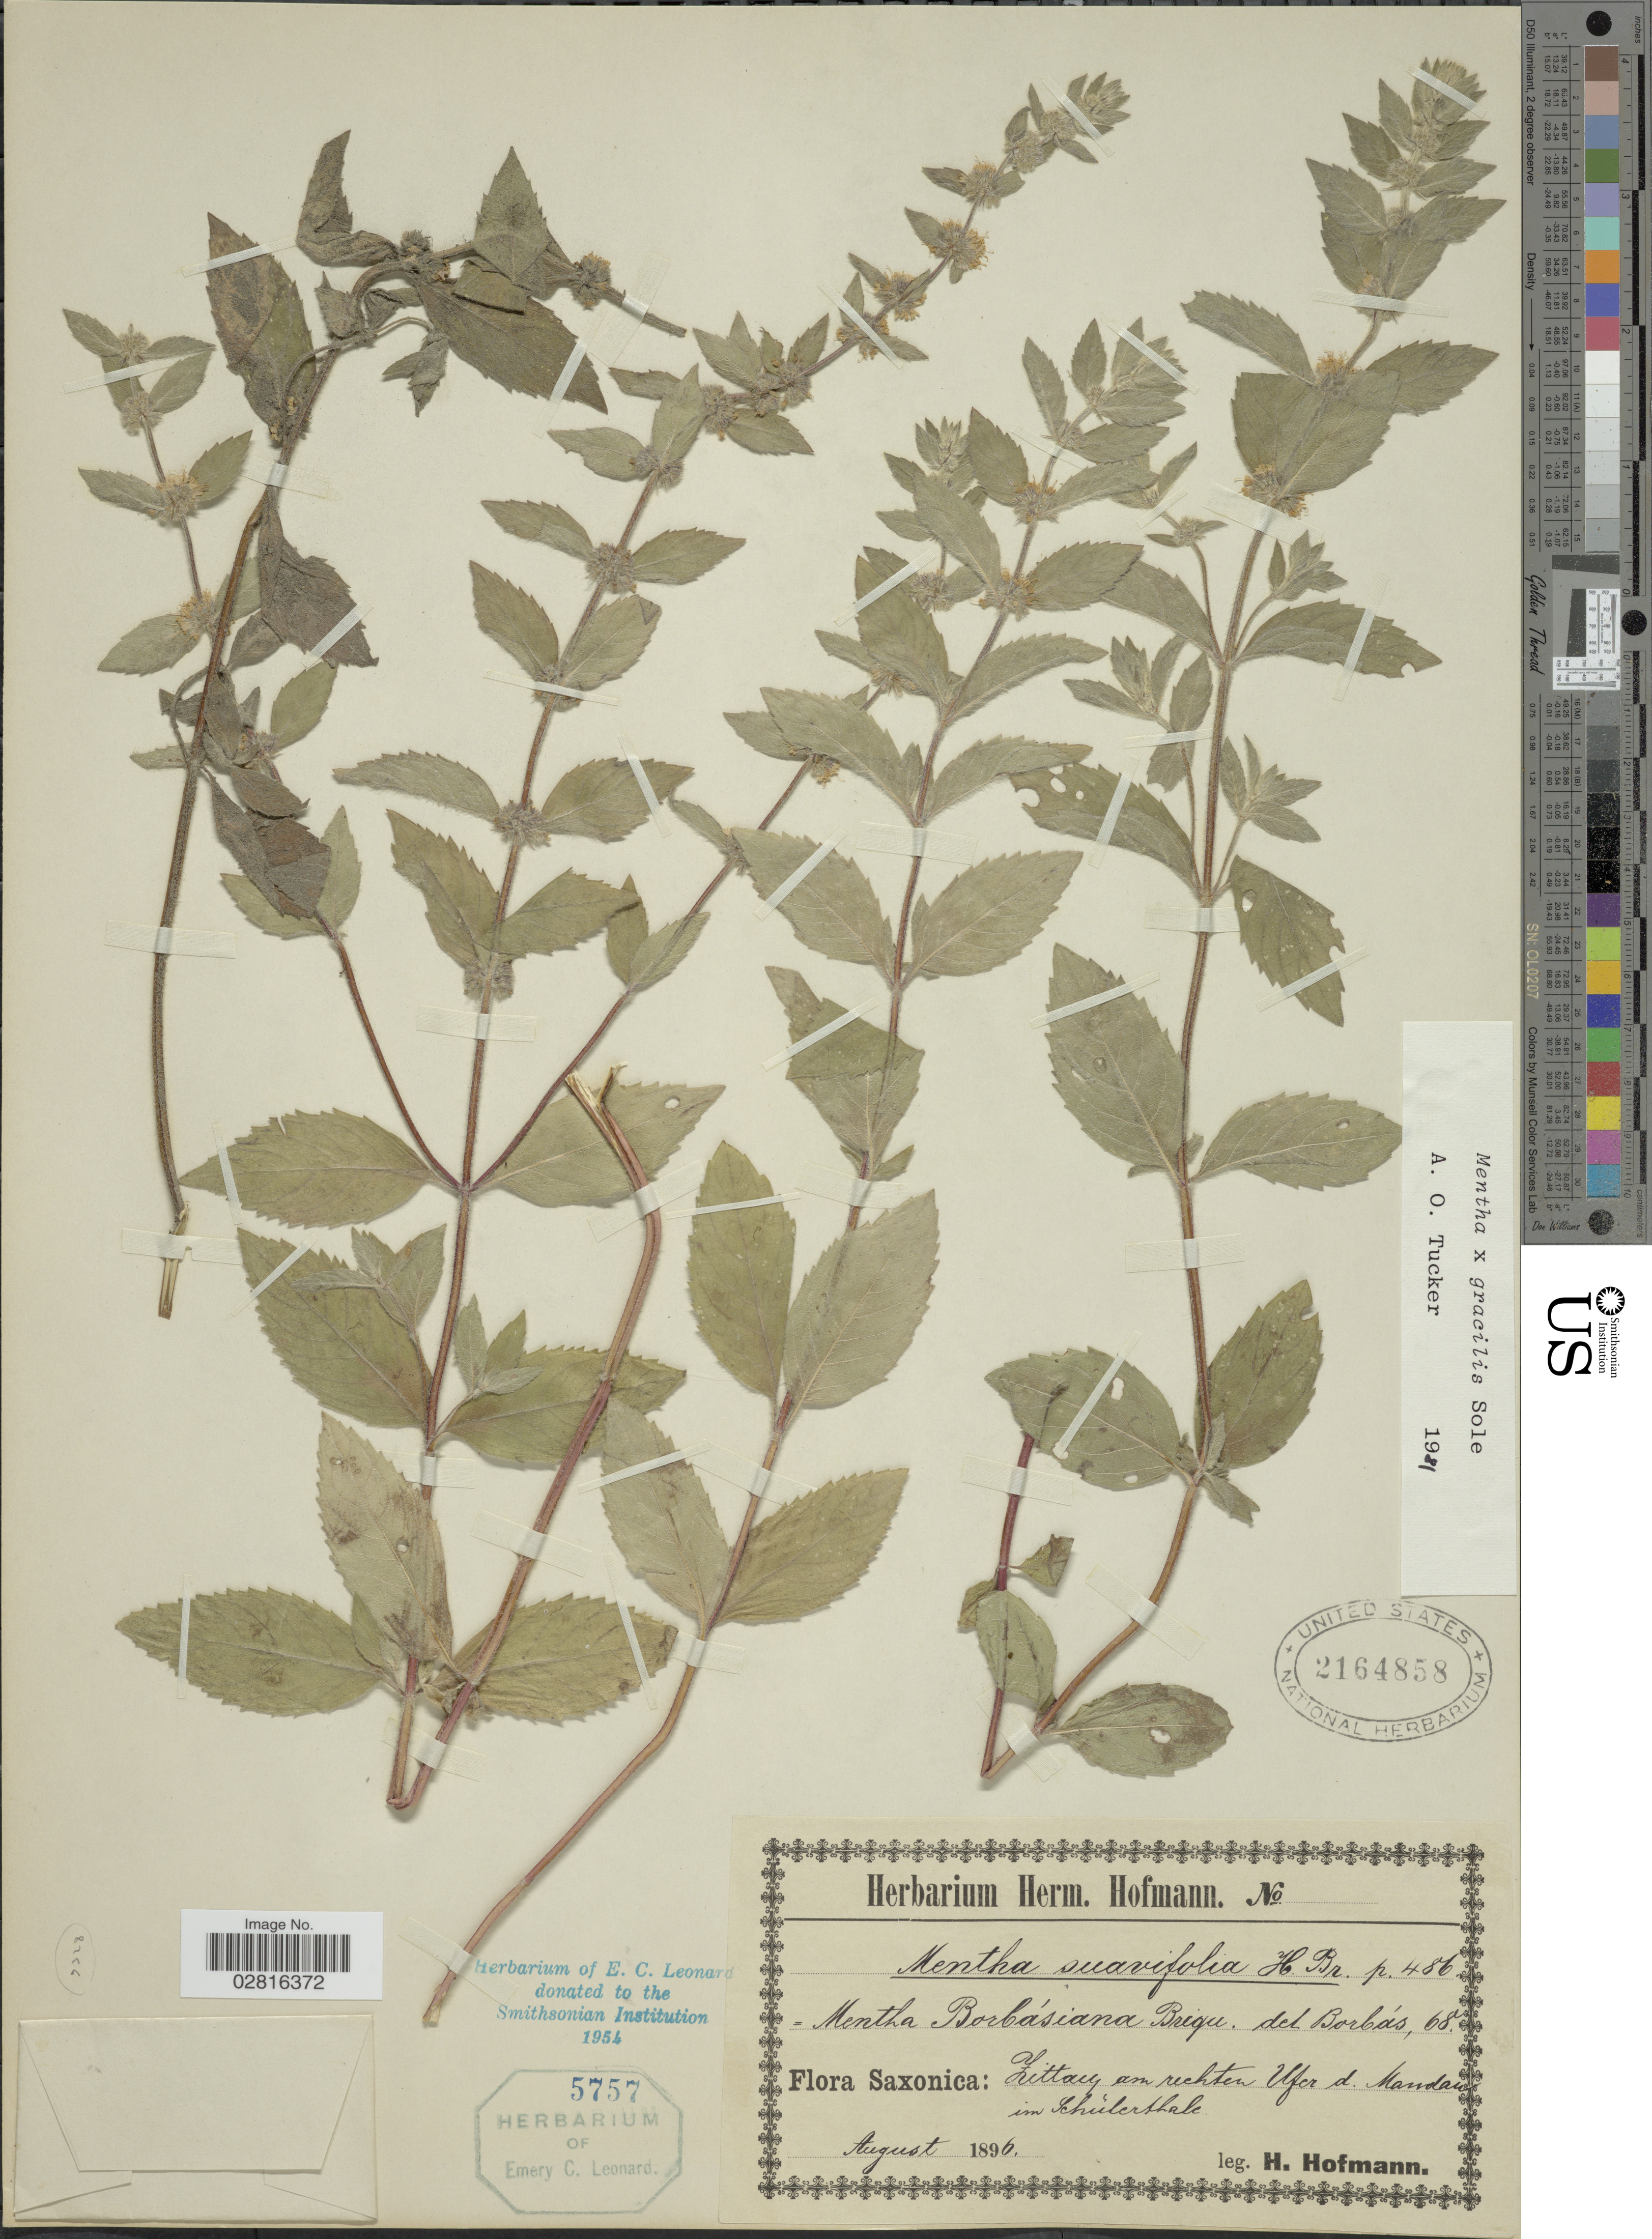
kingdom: Plantae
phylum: Tracheophyta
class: Magnoliopsida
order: Lamiales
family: Lamiaceae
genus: Mentha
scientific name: Mentha x gracilis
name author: Sole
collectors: H. Hofmann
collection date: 1896-08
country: Germany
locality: Saxonica. Zittary am rechten Ufer d. Mandan in Schülershale. [interpreted]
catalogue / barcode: US 2164858